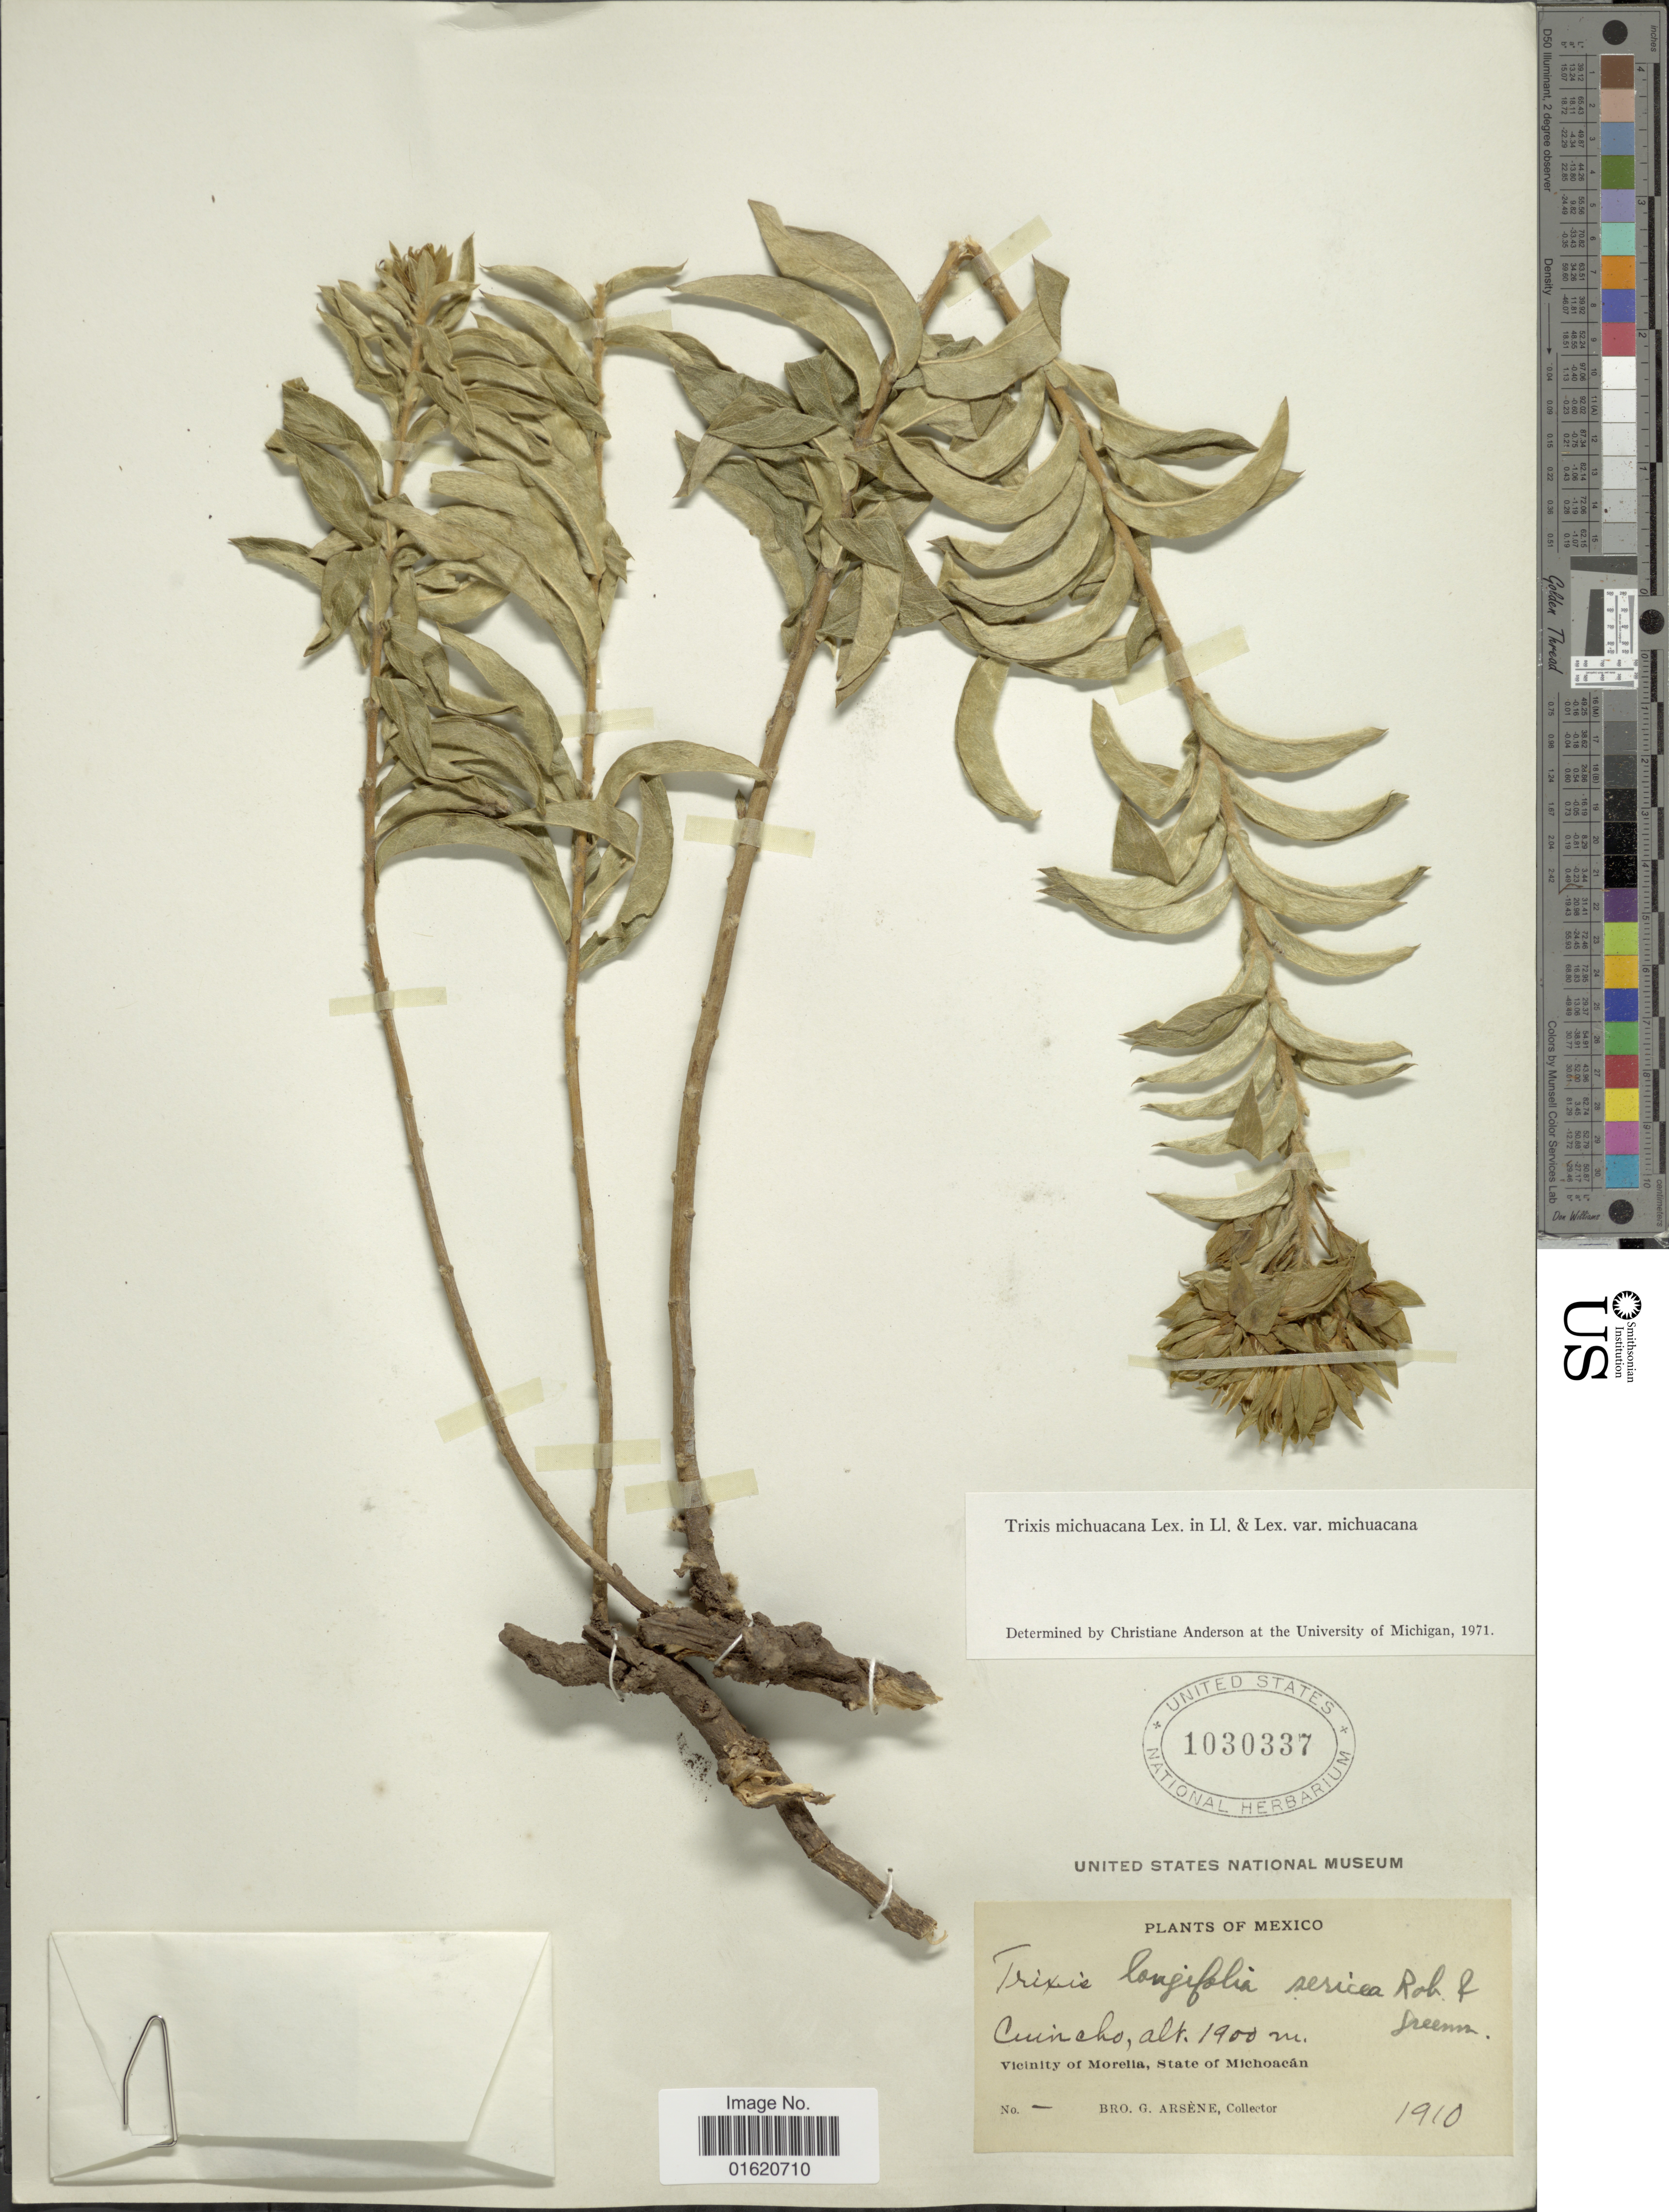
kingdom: Plantae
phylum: Tracheophyta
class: Magnoliopsida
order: Asterales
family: Asteraceae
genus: Trixis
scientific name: Trixis michuacana var. michuacana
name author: Lex.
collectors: Bro. G. Arsène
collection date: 1910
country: Mexico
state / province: Michoacán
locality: Cuincho, Vicinity of Morelia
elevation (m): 1900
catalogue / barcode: US 1030337